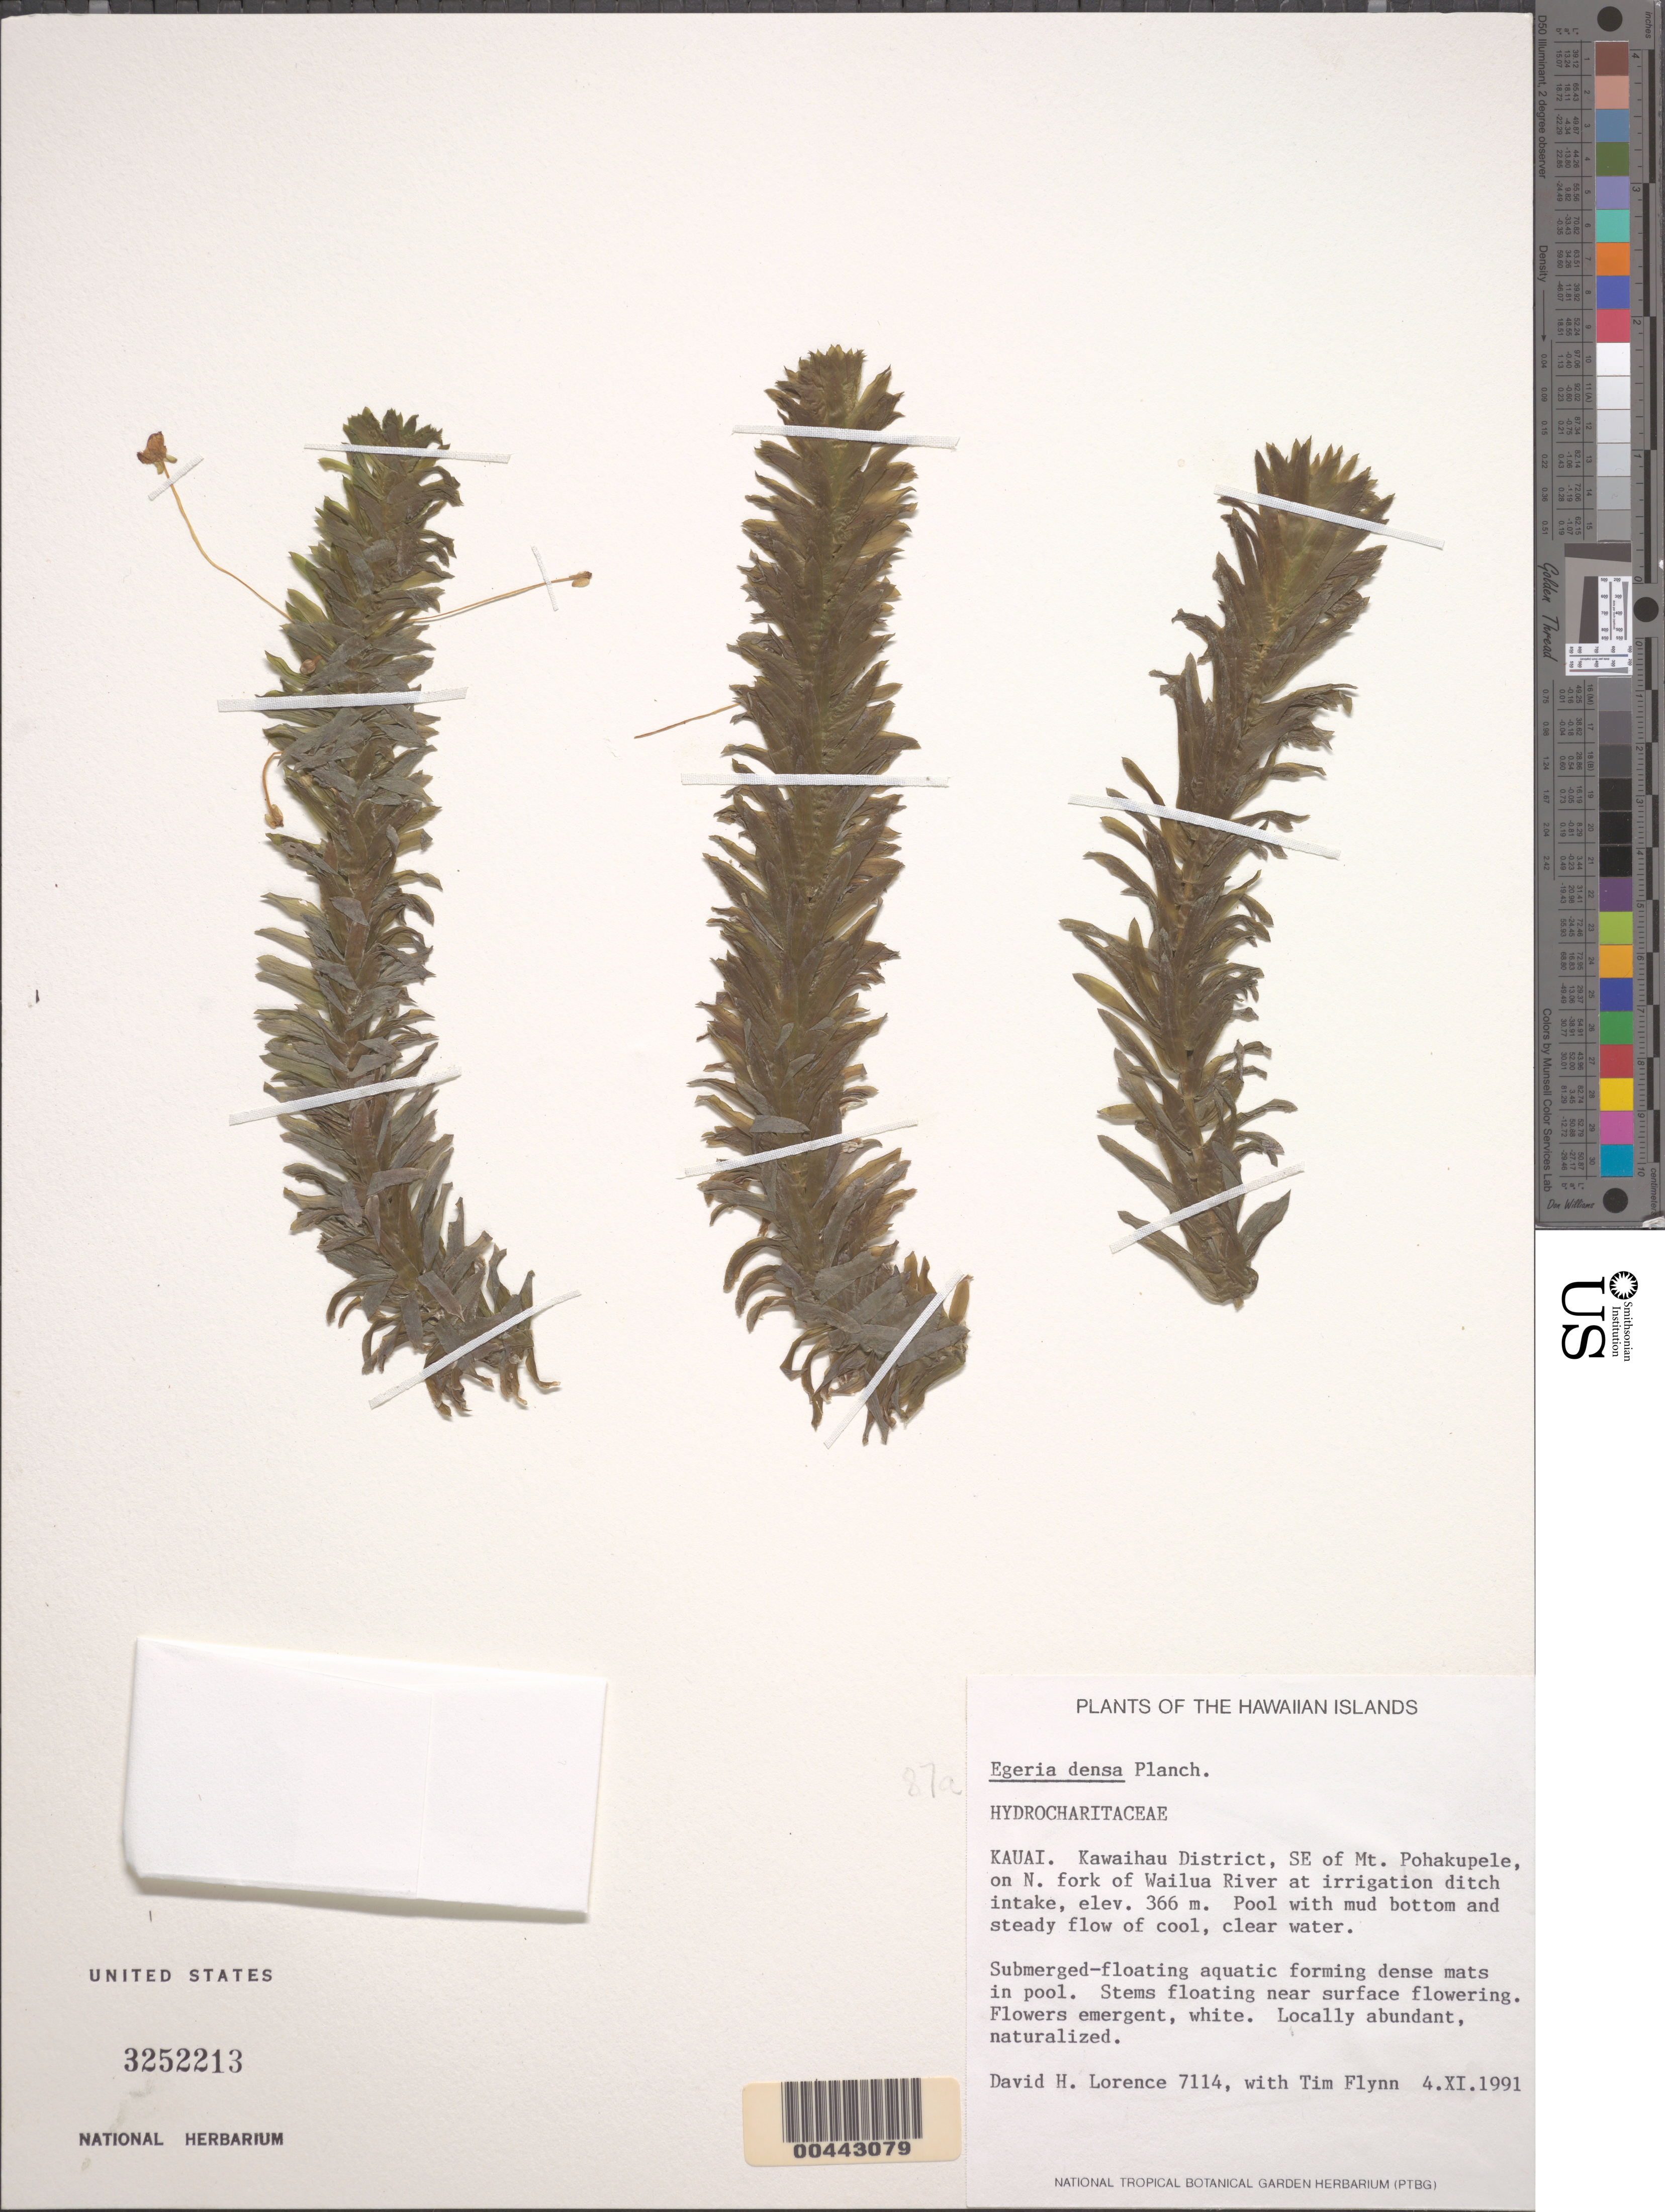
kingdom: Plantae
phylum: Tracheophyta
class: Liliopsida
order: Alismatales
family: Hydrocharitaceae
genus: Egeria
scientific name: Egeria densa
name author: Planch.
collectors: D. Lorence & T. W. Flynn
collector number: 7114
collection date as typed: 4 Nov 1991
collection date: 1991-11-04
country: United States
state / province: Hawaii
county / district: Kauai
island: Kaua'i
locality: Kawaihau District, southeast of Mt. Pohakupele, on north fork of Wailua River at irrigation ditch intake.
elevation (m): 366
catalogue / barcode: US 3252213